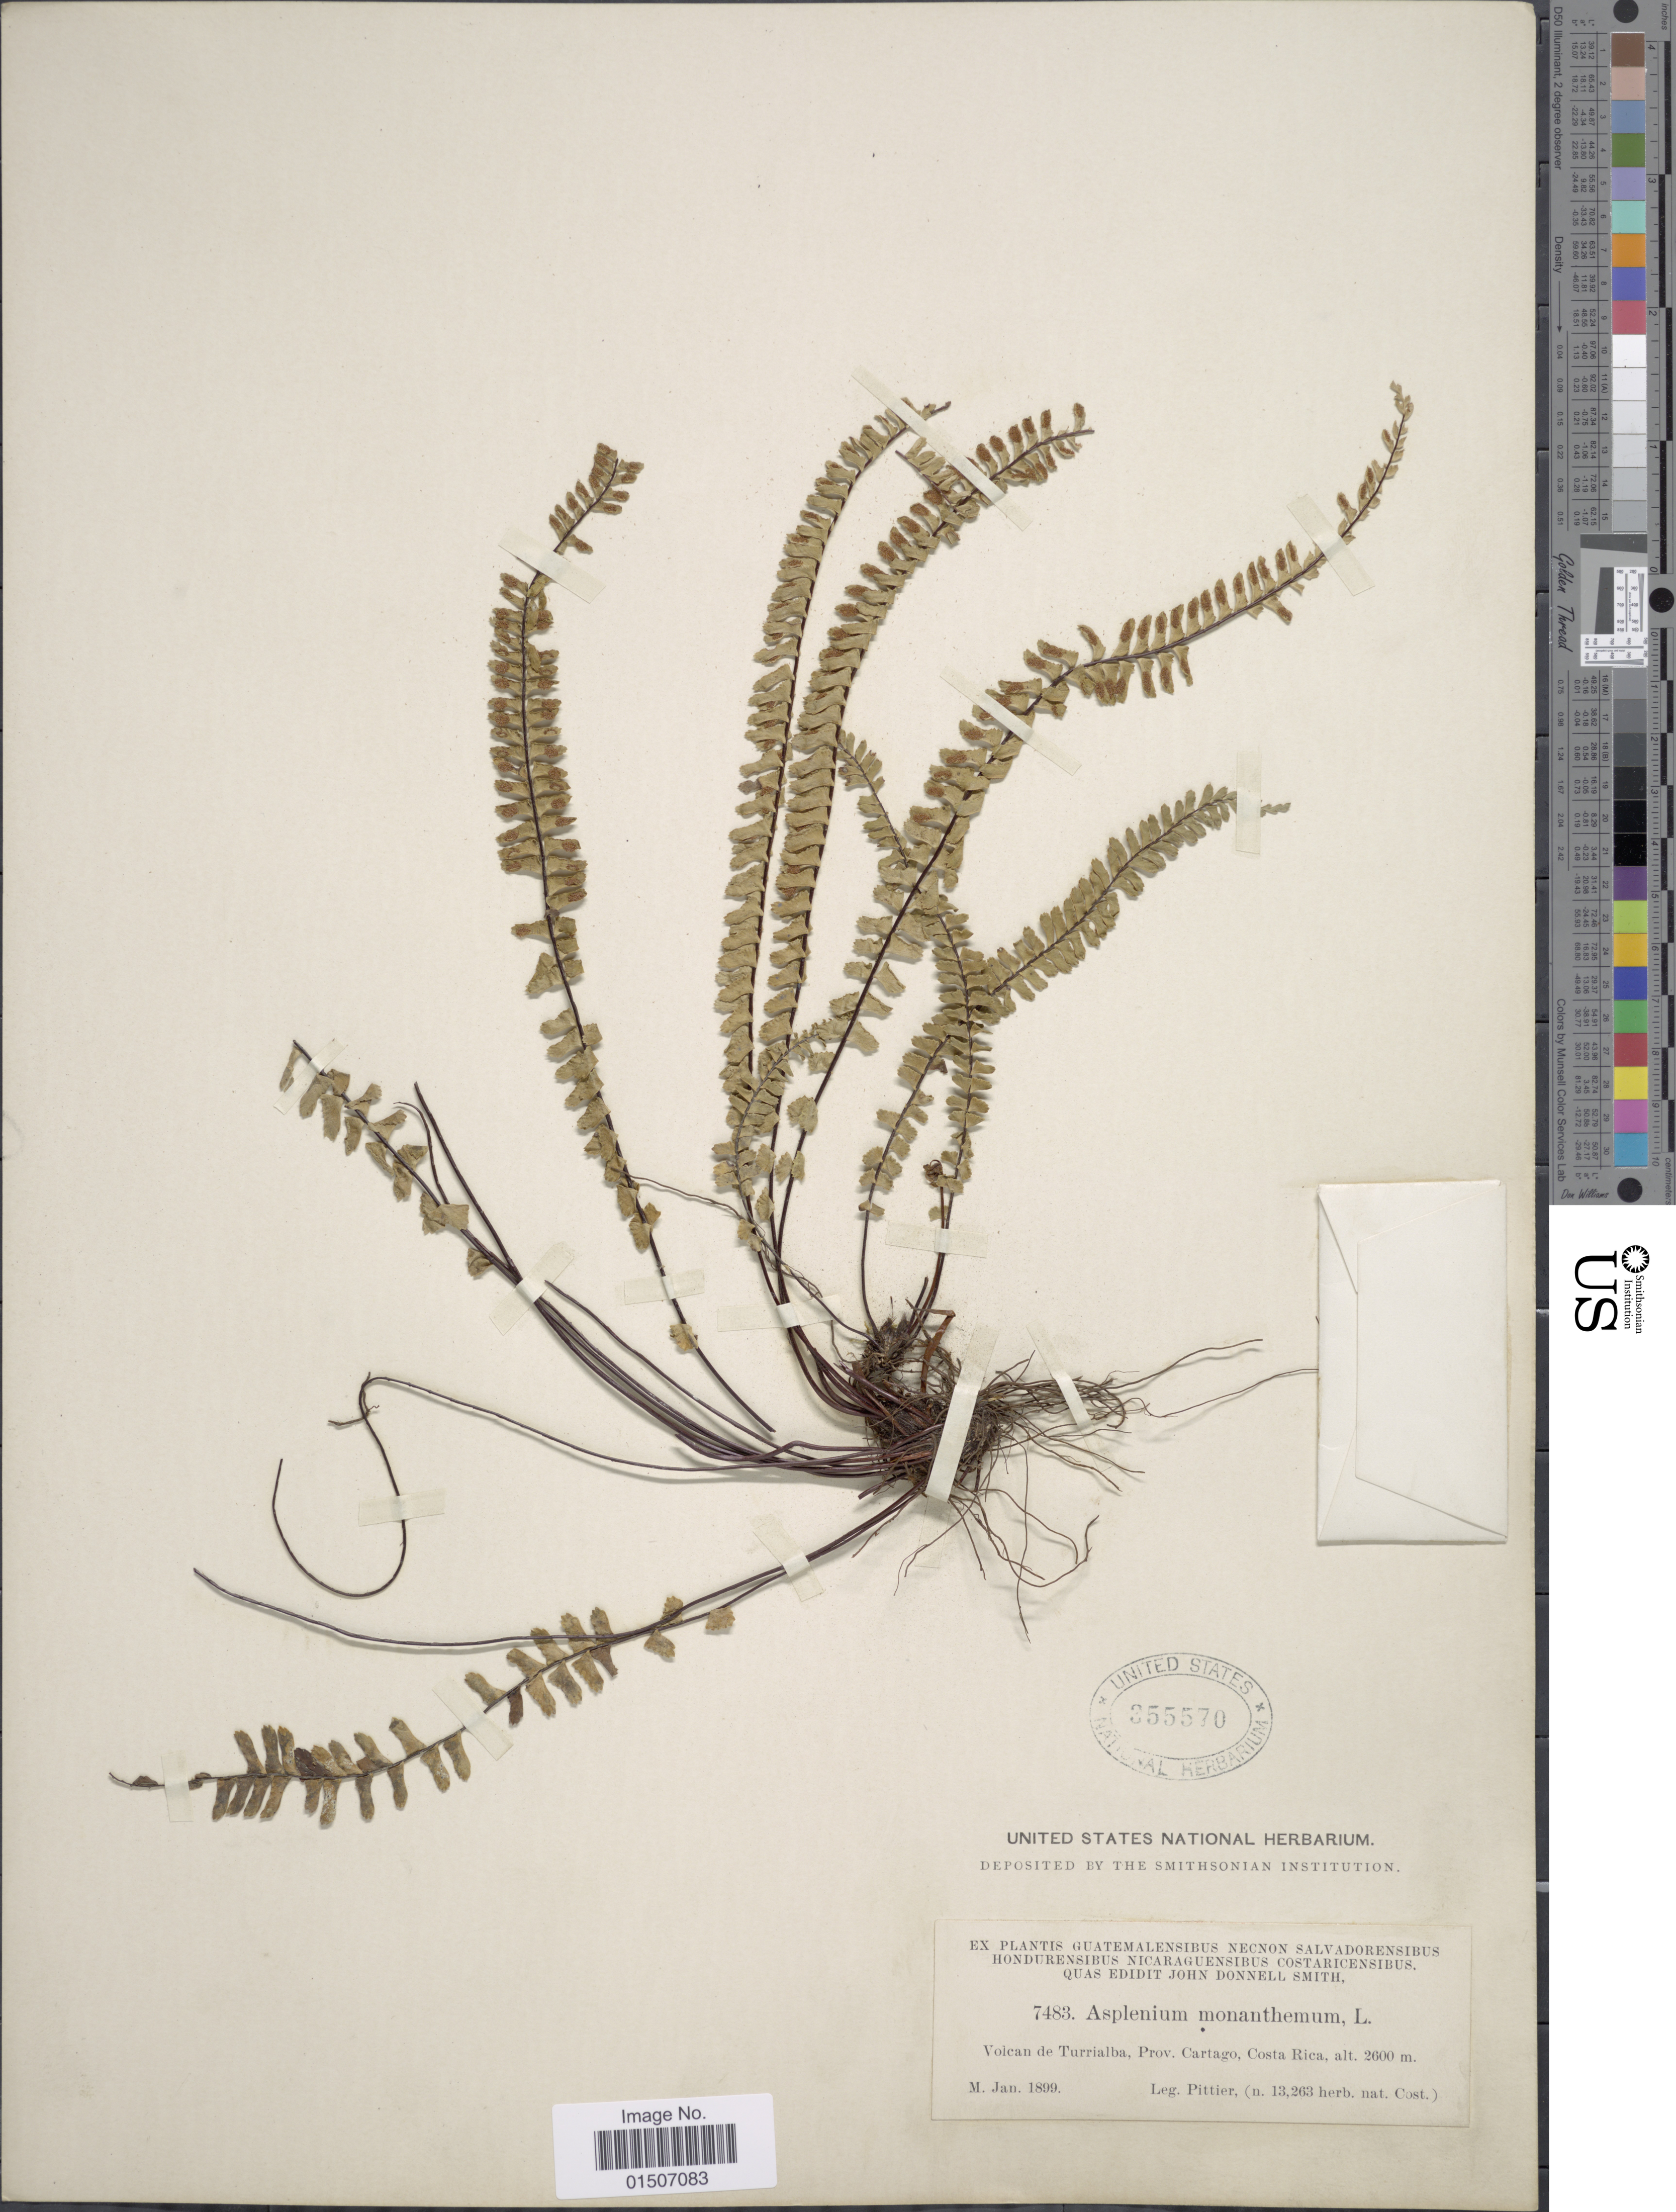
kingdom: Plantae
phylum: Tracheophyta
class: Polypodiopsida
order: Polypodiales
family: Aspleniaceae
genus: Asplenium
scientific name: Asplenium monanthes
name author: L.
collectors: Pittier, --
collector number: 7483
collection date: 1899-01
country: Costa Rica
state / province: Cartago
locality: Volcan de Turrialba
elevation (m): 2600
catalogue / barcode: US 355570